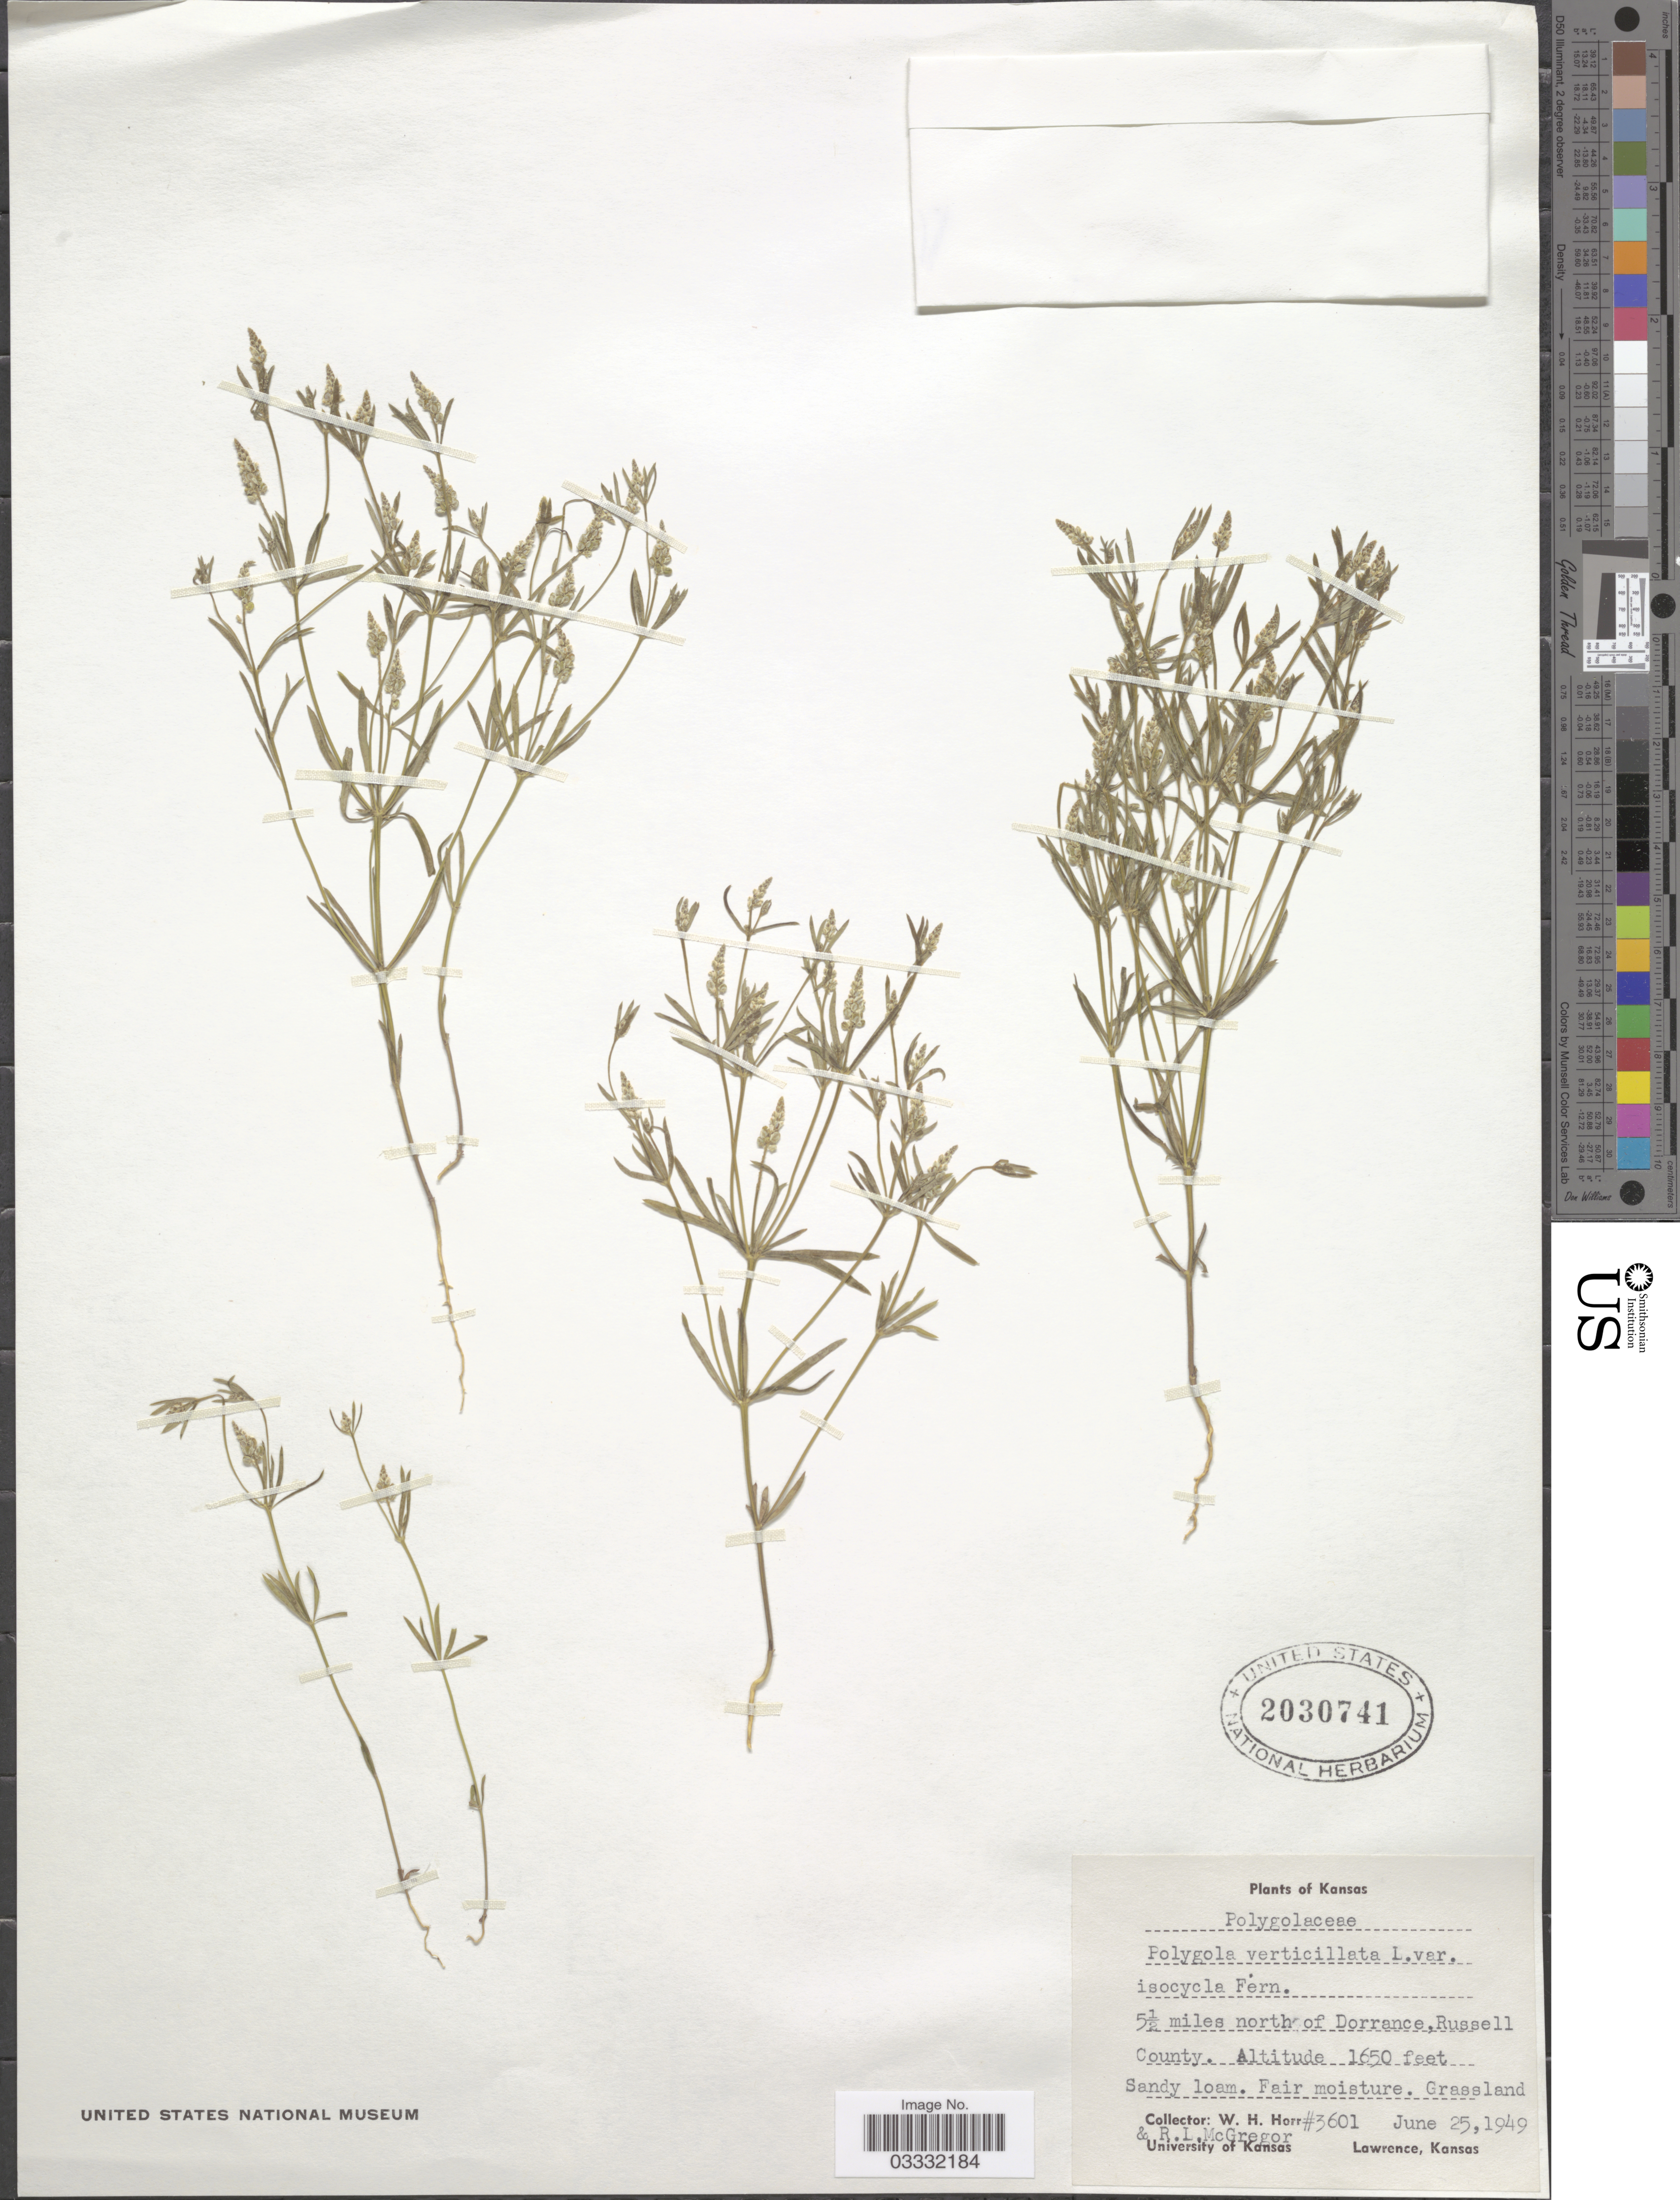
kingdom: Plantae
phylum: Tracheophyta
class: Magnoliopsida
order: Fabales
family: Polygalaceae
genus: Polygala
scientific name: Polygala verticillata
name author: L.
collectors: W. H. Horr & R. McGregor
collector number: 3601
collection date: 1949-06-25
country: United States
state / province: Kansas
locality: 5½ miles north of Dorrance, Russell County.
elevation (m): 503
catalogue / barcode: US 2030741